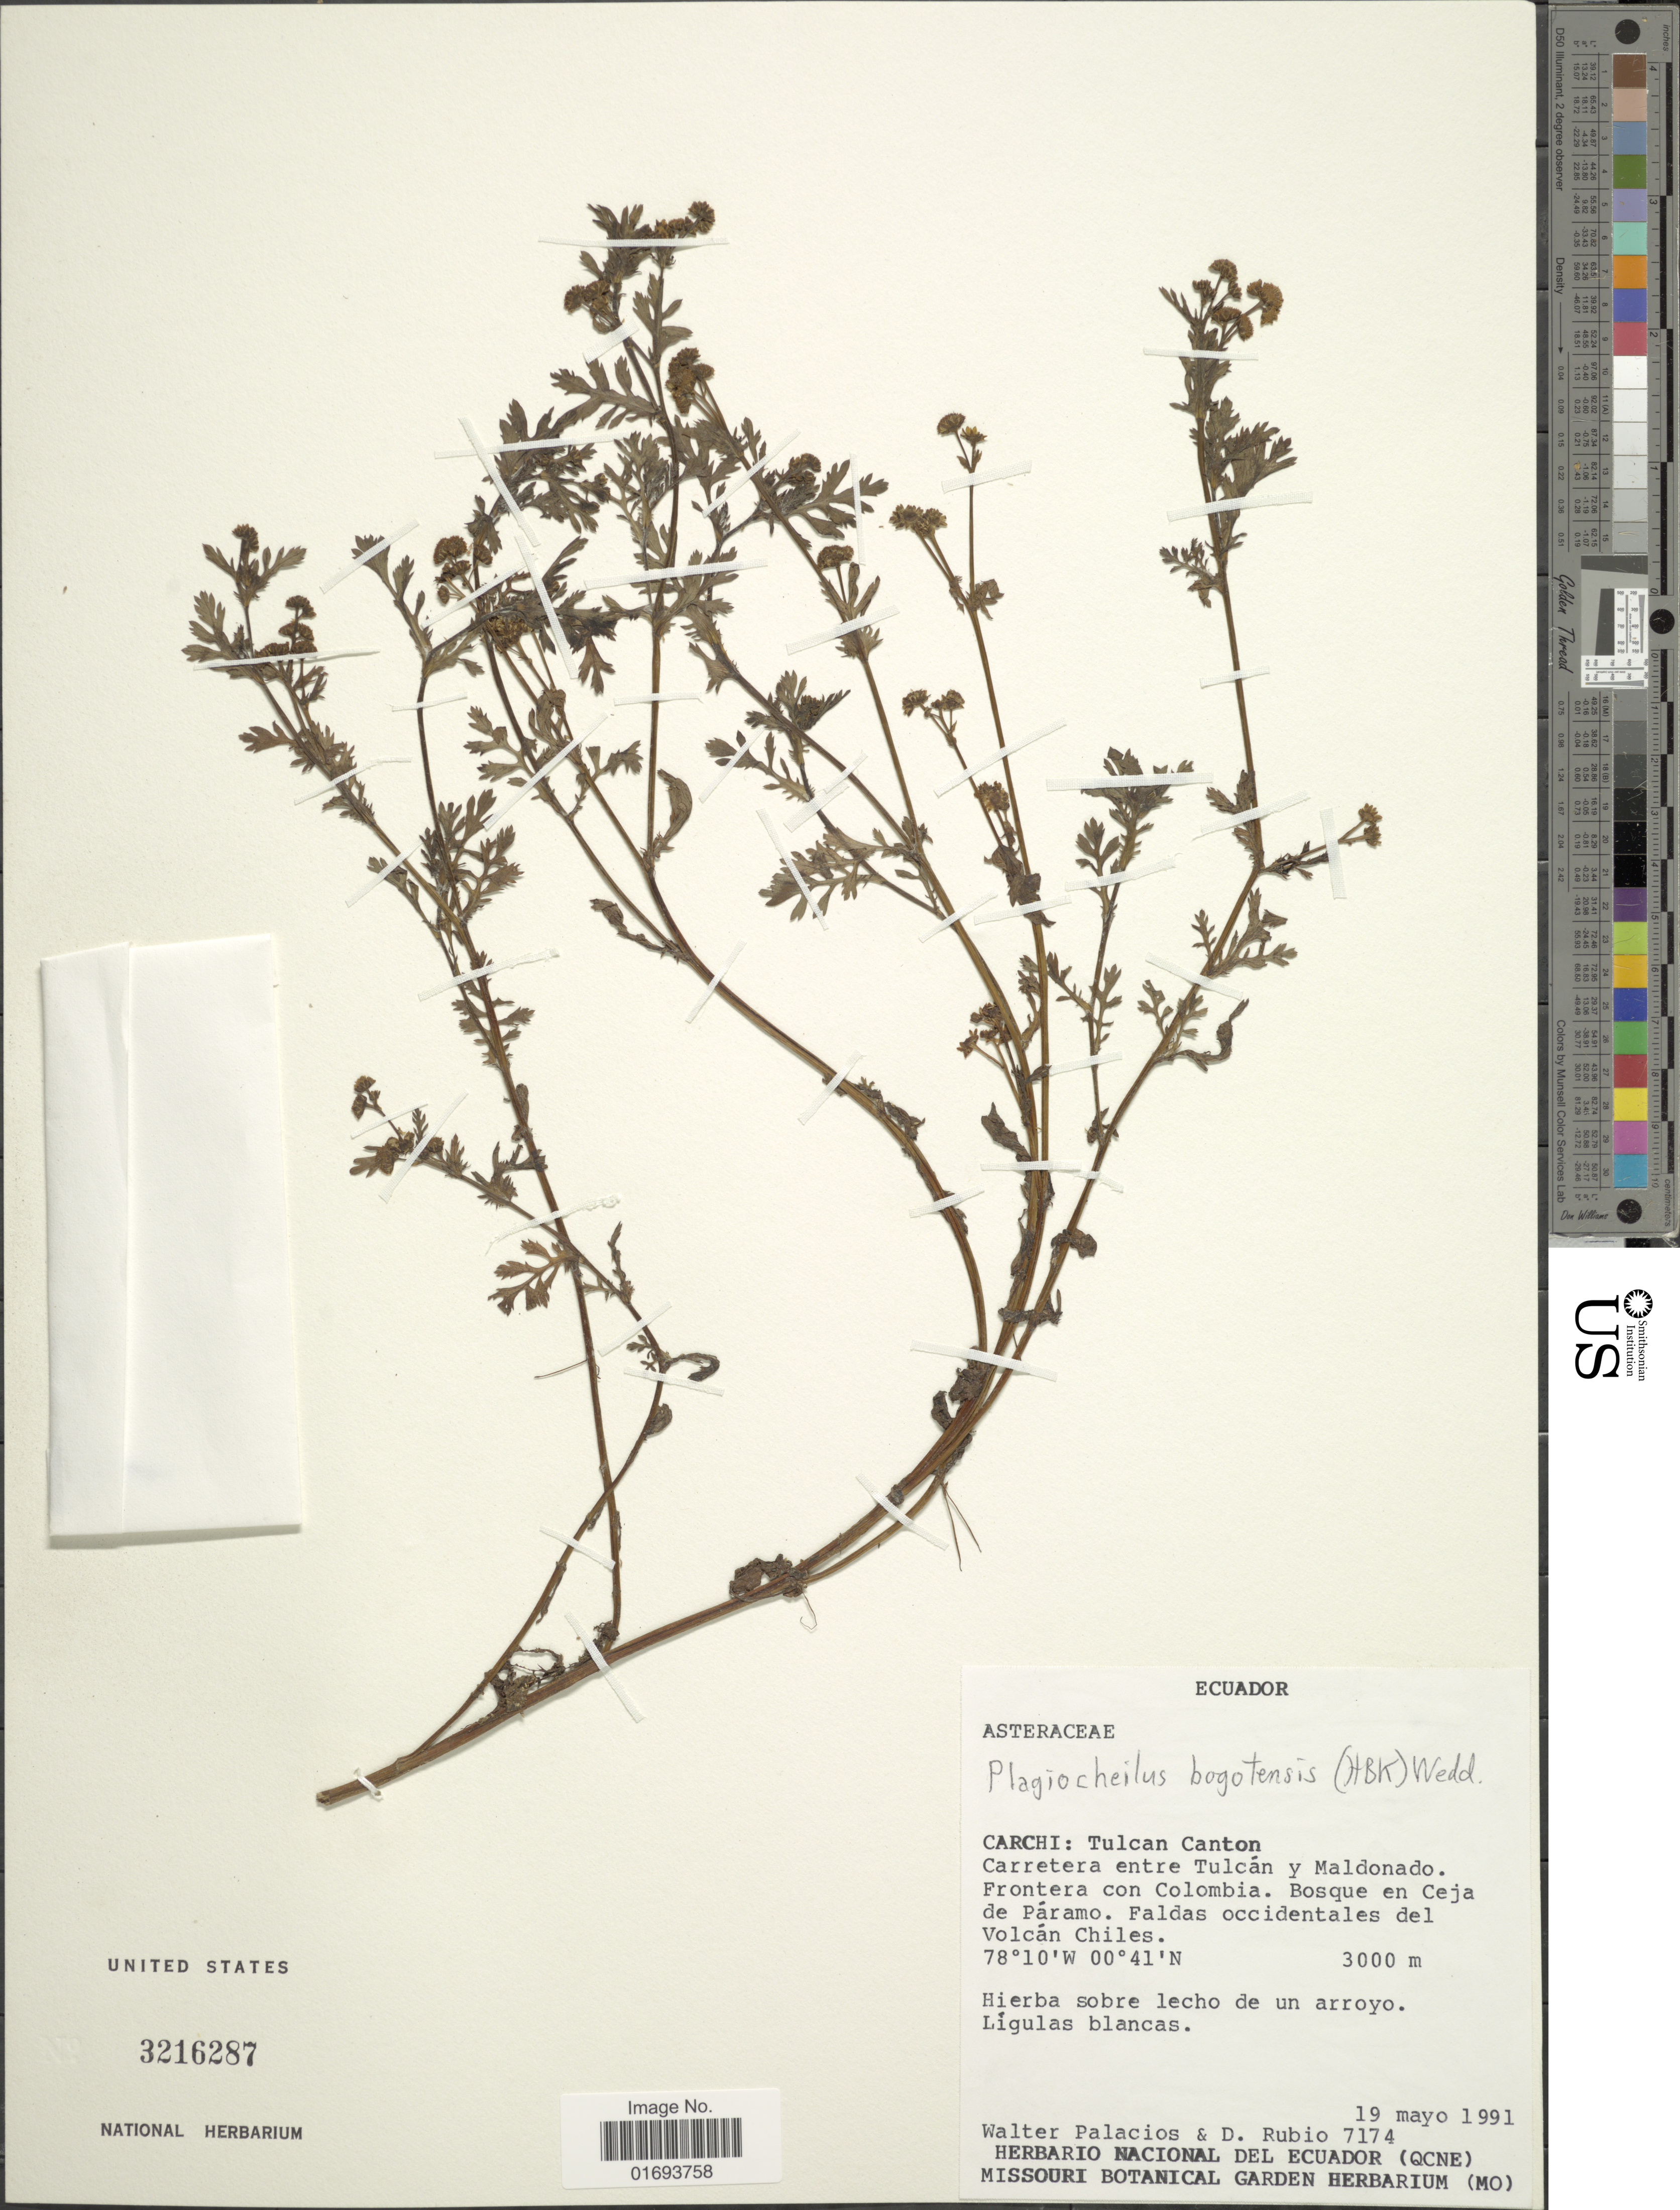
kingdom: Plantae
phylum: Tracheophyta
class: Magnoliopsida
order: Asterales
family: Asteraceae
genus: Plagiocheilus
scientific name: Plagiocheilus bogotensis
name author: (Kunth) Wedd.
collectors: W. Palacios & D. Rubio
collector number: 7174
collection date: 1991-05-19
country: Ecuador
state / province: Carchi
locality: Carchi: Tulcan Canton. Carretera entre Tulcan y Maldonado. Frontera con Colombia. Bosque en Ceja de Paramo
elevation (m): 3000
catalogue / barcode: US 3216287